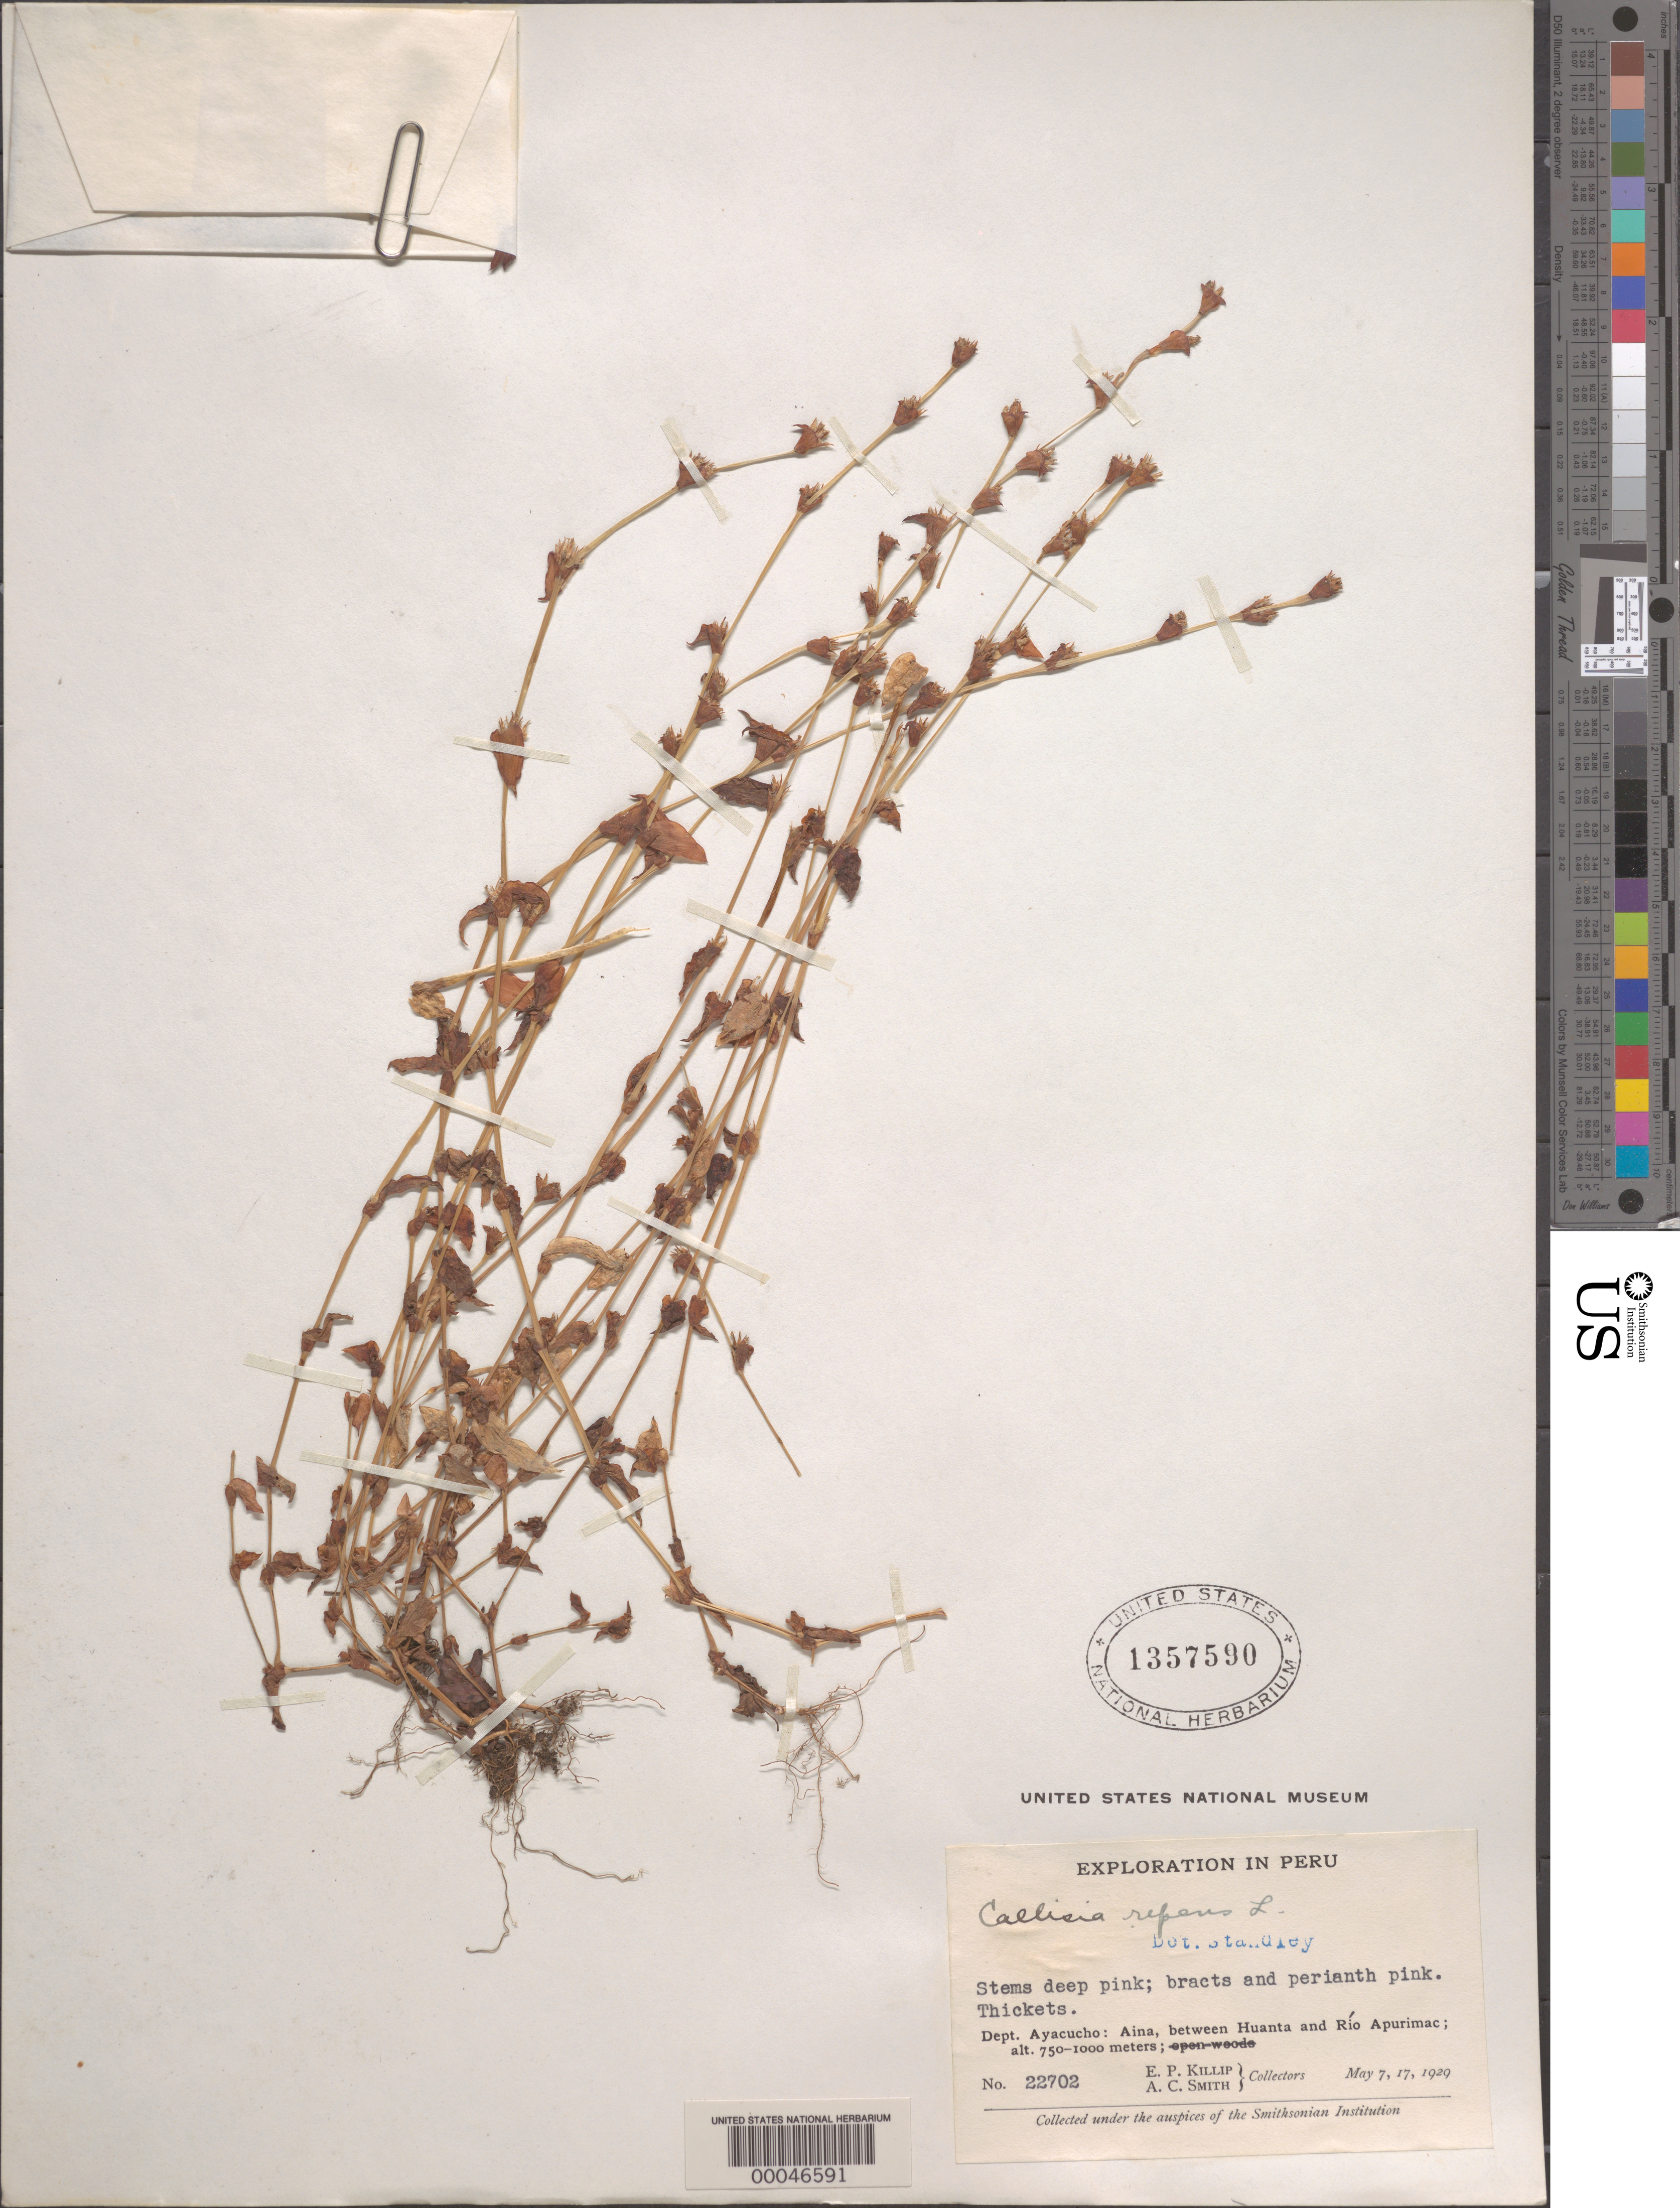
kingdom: Plantae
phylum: Tracheophyta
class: Liliopsida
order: Commelinales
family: Commelinaceae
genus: Callisia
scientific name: Callisia repens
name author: (Jacq.) L.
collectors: E. P. Killip & A. C. Smith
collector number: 22702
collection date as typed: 07 May 1929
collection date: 1929-05-07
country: Peru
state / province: Ayacucho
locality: Aina, between Huanta and Río Apurímac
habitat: Thickets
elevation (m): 750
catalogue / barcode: US 1357590